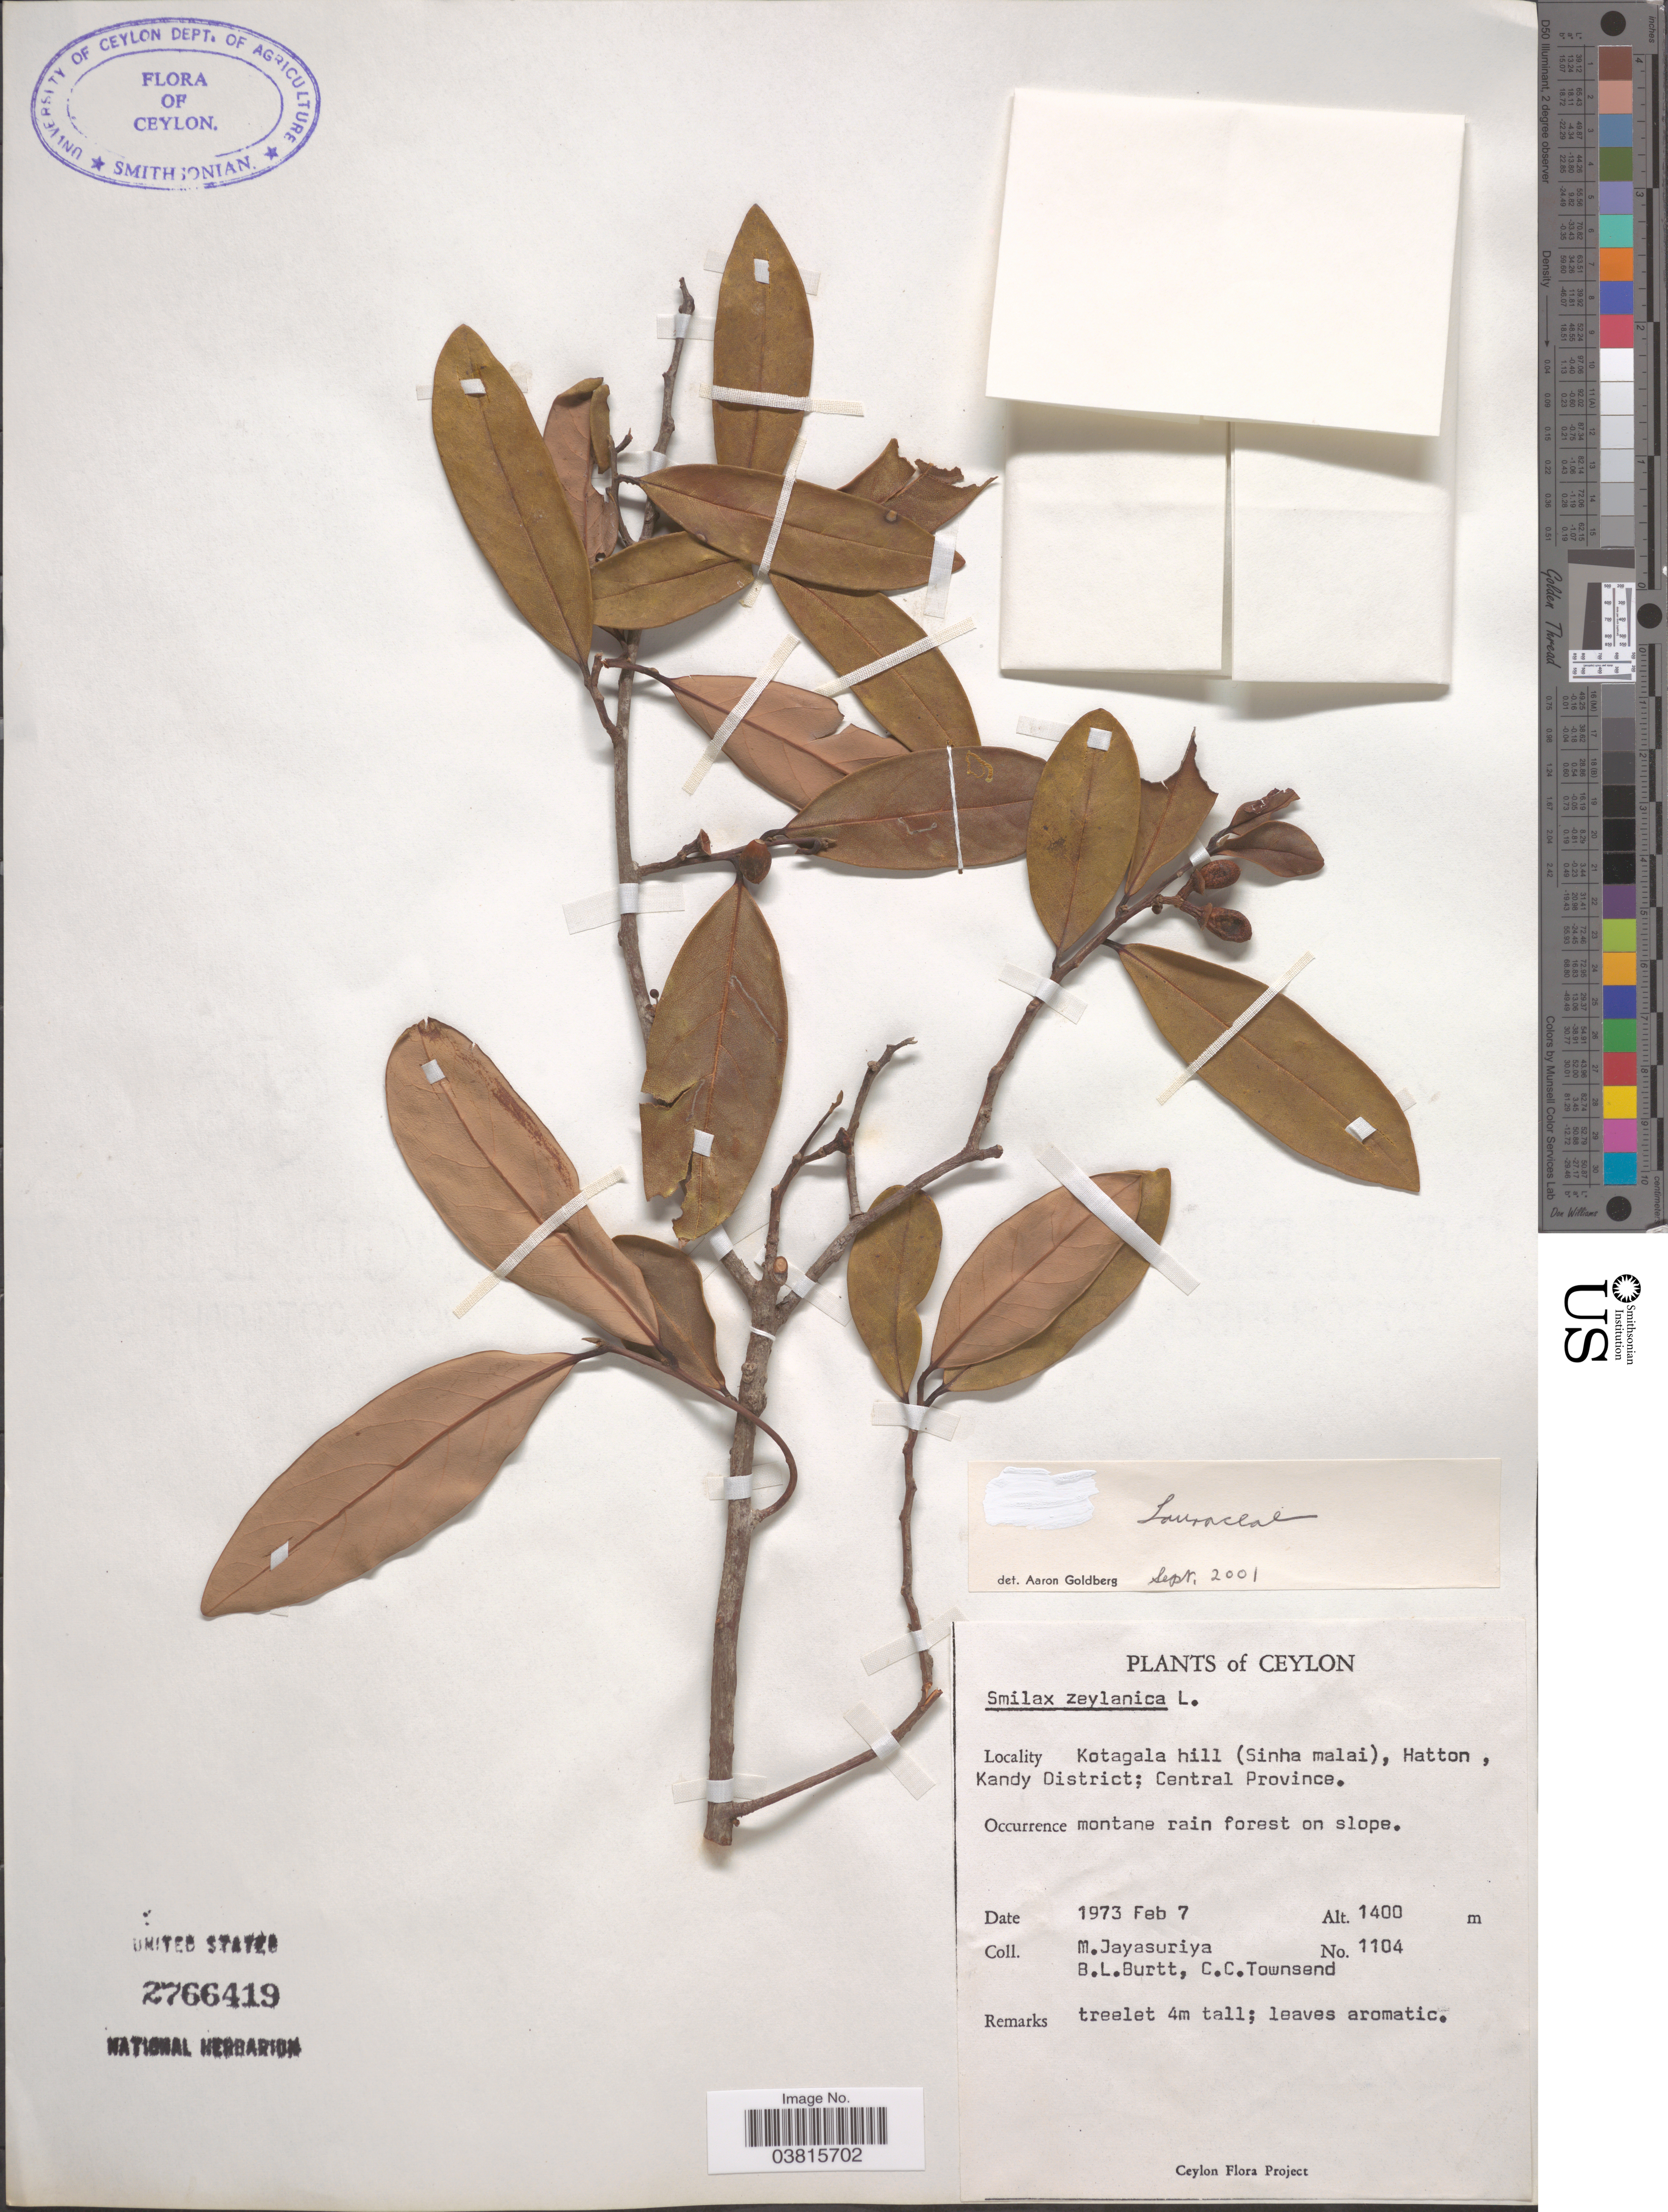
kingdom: Plantae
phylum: Tracheophyta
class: Magnoliopsida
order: Laurales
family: Lauraceae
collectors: M. Jayasuriya, B. L. Burtt & C. C. Townsend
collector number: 1104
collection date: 1973-02-07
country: Sri Lanka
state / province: Central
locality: Ceylon. Kotagala hill (Sinha malai), Hatton, Kandy District. Montane rain forest on slope.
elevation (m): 1400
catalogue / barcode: US 2766419